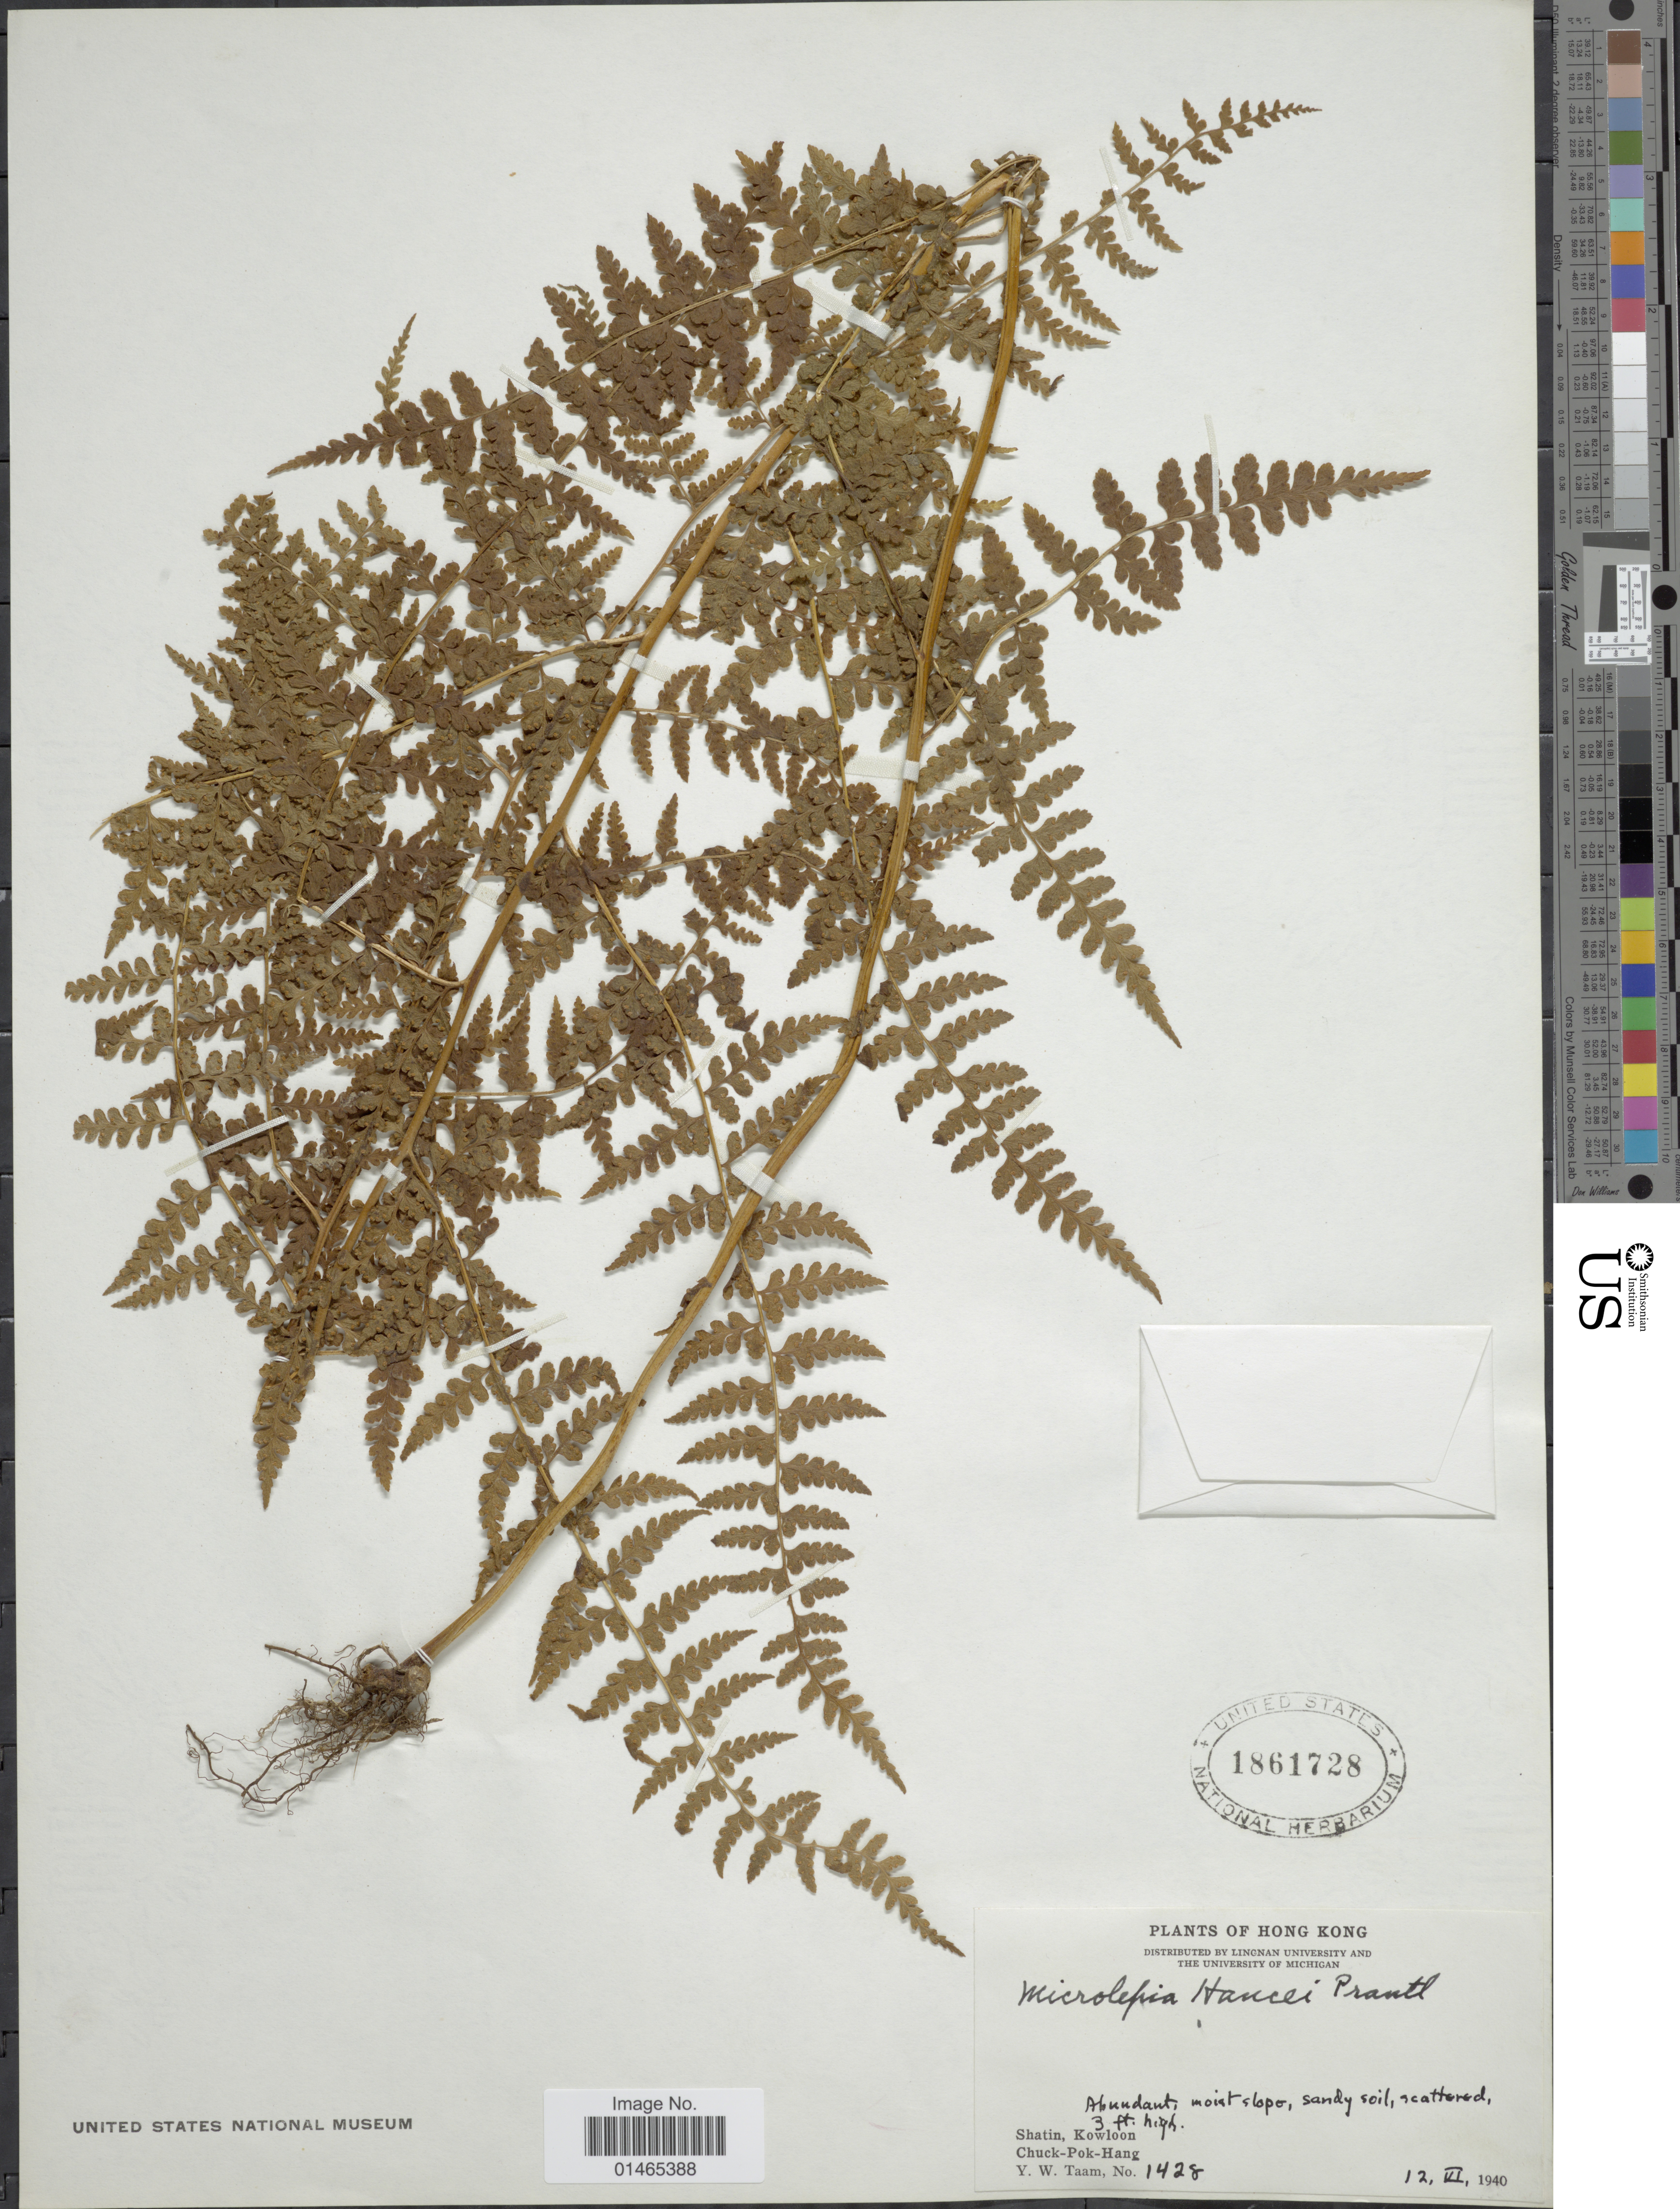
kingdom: Plantae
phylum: Tracheophyta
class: Polypodiopsida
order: Polypodiales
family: Dennstaedtiaceae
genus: Microlepia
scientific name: Microlepia hancei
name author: Prantl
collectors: S. Kowloon, C. Hang & Y. W. Taam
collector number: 1428*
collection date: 1940-06-12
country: China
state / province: Hong Kong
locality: Plants of Hong Kong,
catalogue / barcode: US 1861728